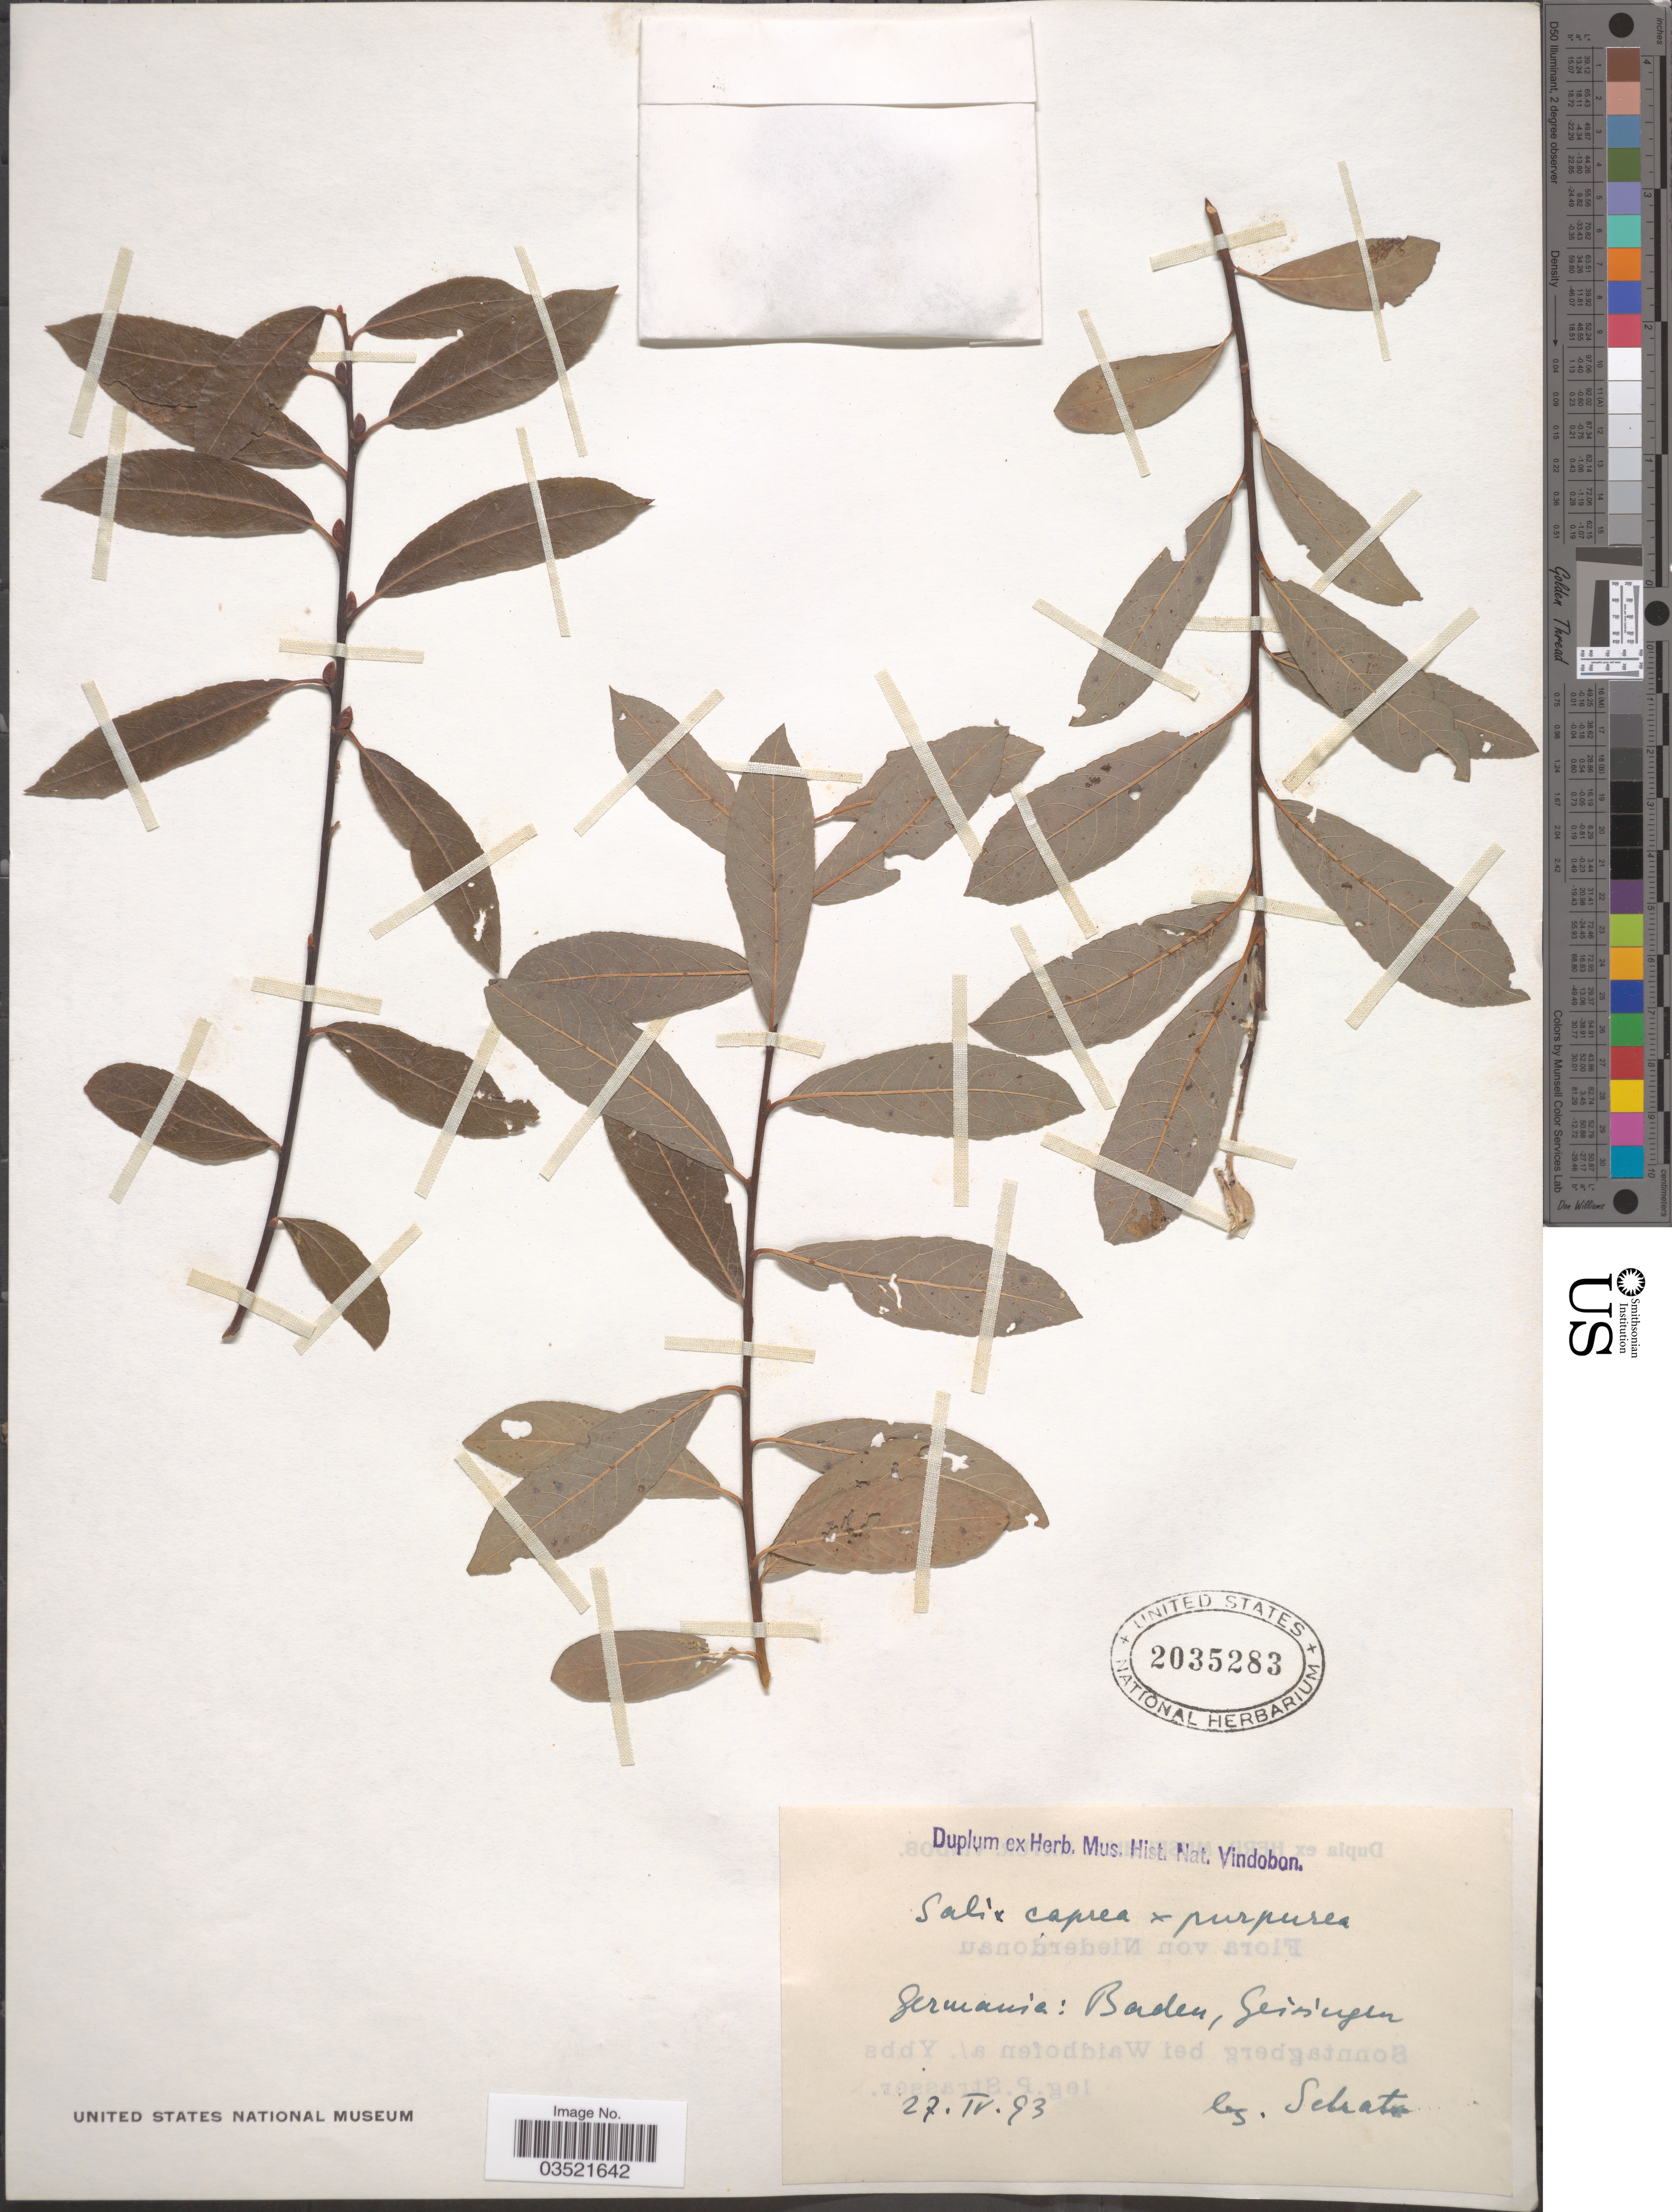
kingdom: Plantae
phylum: Tracheophyta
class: Magnoliopsida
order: Malpighiales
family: Salicaceae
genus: Salix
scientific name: Salix caprea x S. purpurea L.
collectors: Schatz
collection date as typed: Transcribed d/m/y: 27/4/93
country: Germany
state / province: Baden-Württemberg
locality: Germania: Baden, Geisingen.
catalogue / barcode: US 2035283